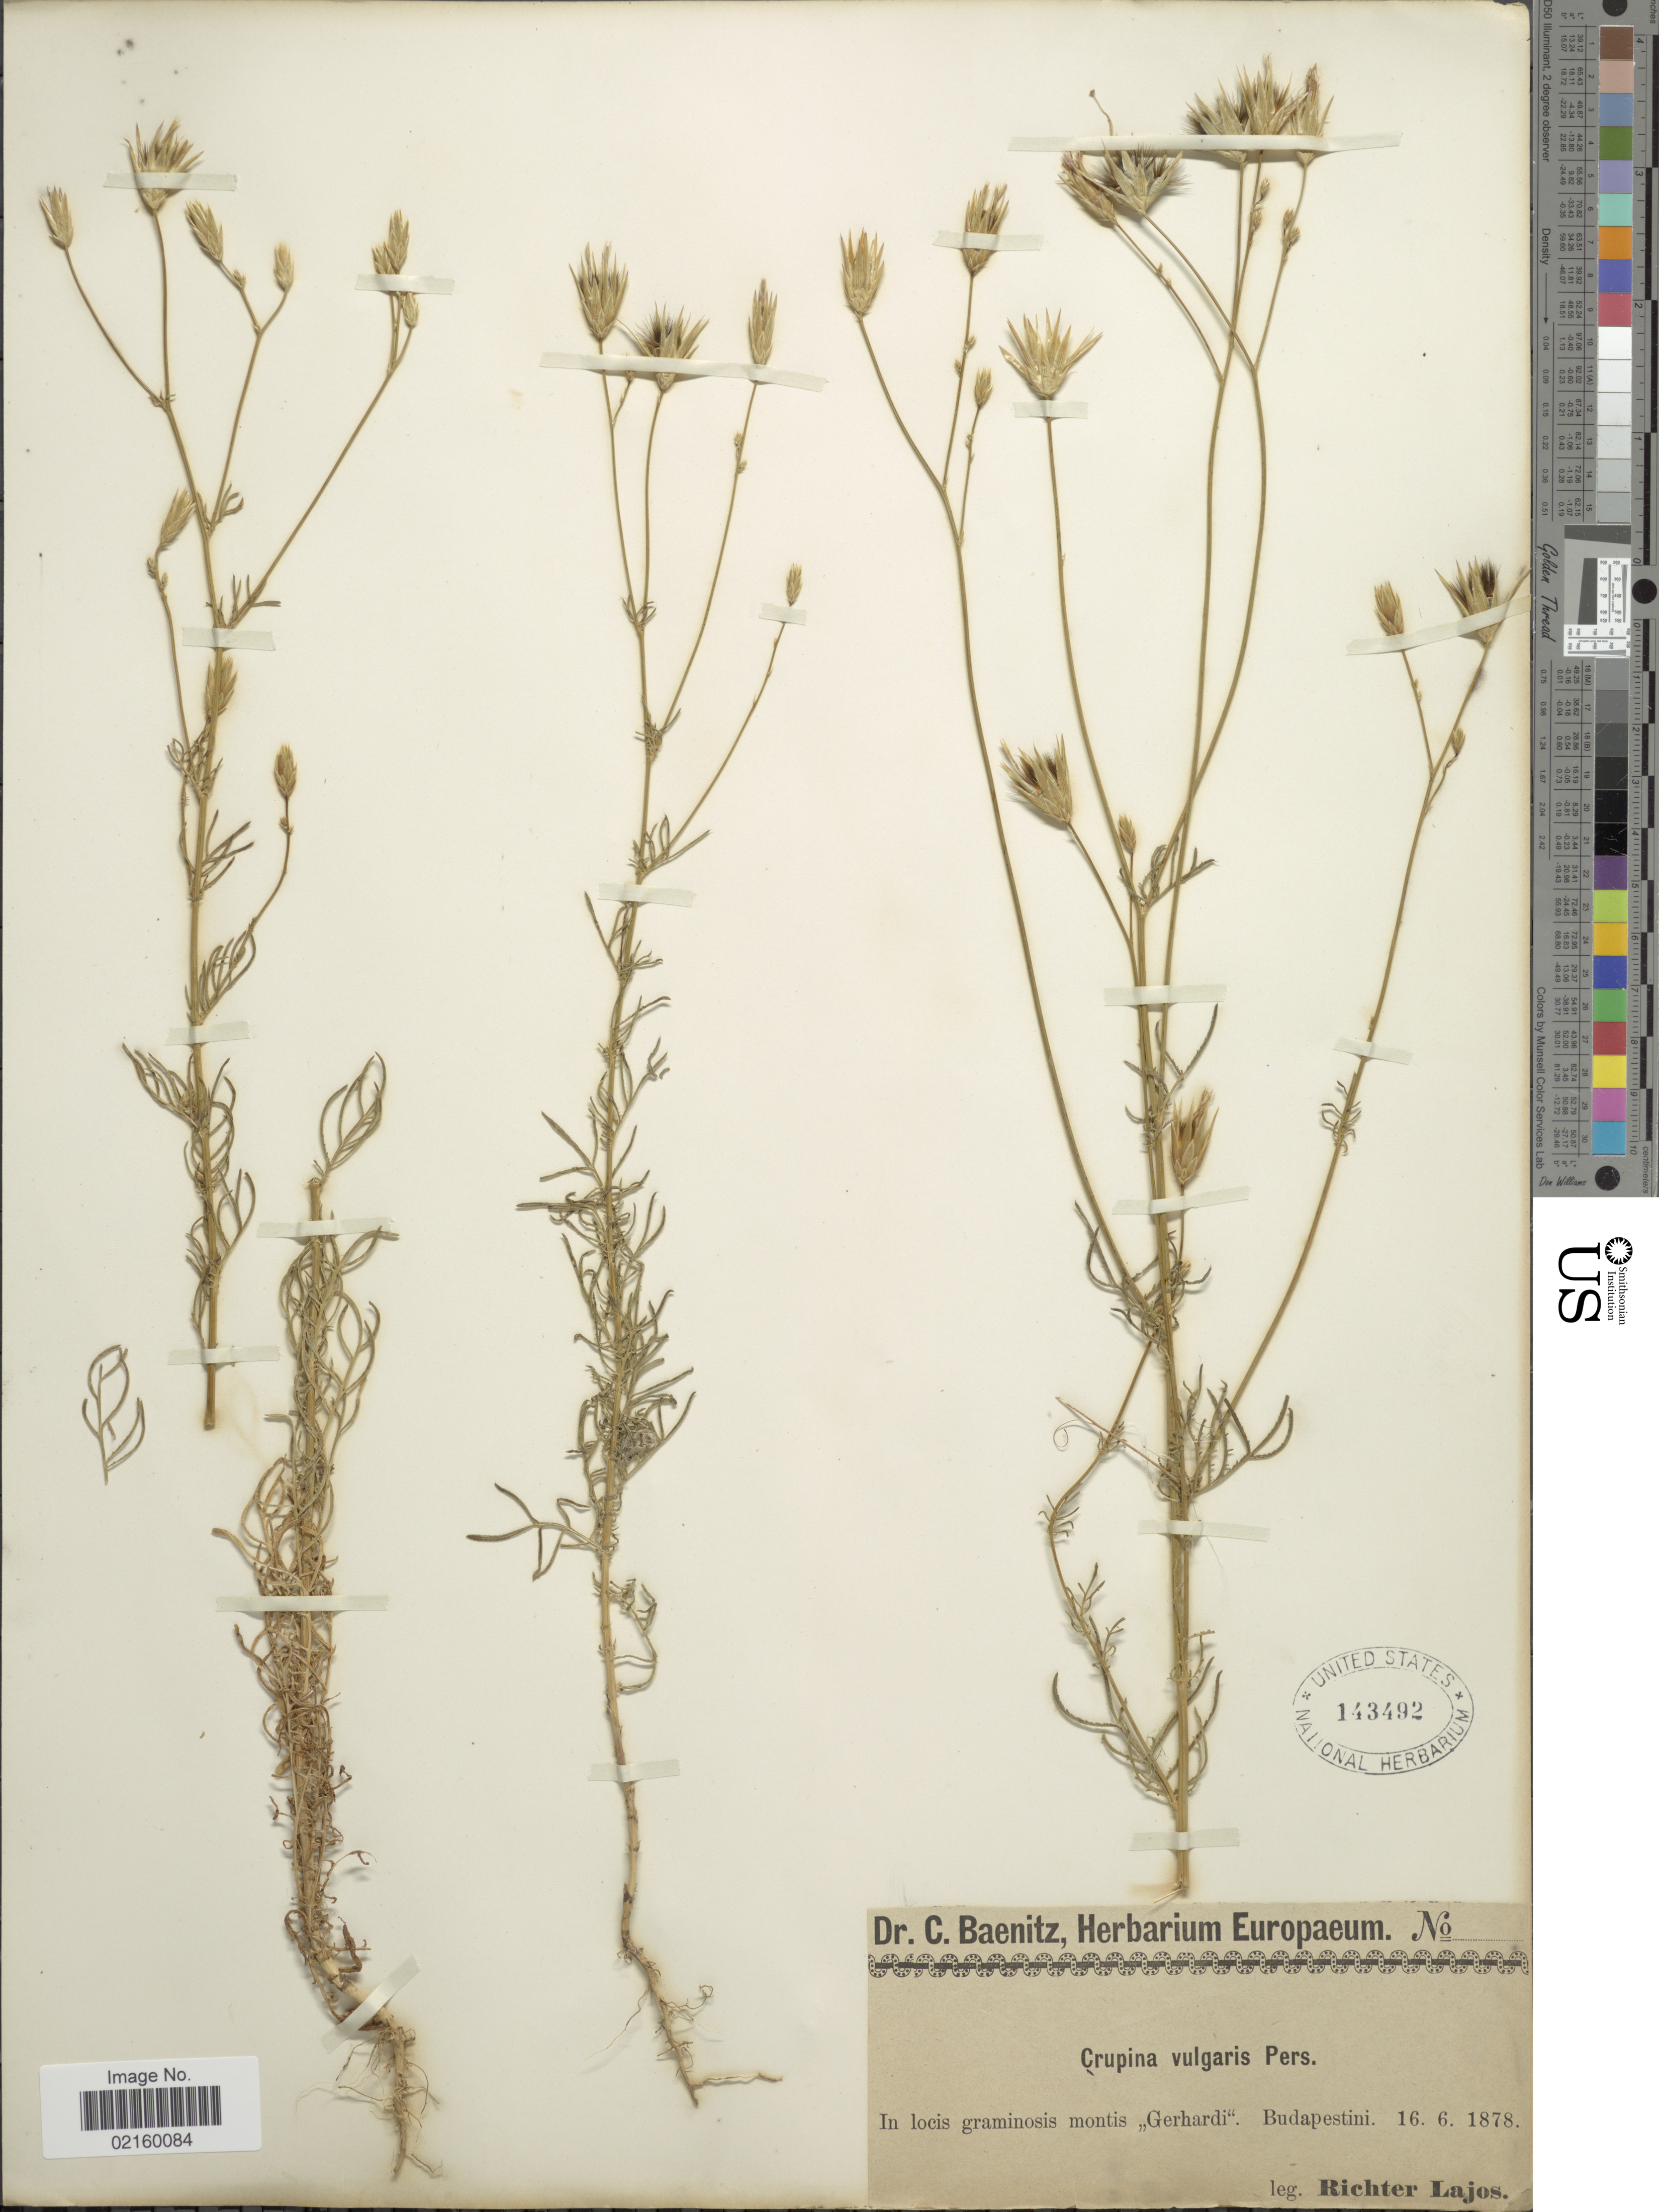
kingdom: Plantae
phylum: Tracheophyta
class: Magnoliopsida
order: Asterales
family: Asteraceae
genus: Crupina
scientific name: Crupina vulgaris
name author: Pers. ex Cass.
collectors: R. Lajos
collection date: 1878-06-16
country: Hungary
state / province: Budapest, Capital District of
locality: Montis Gerhardi, Budapestini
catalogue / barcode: US 143492